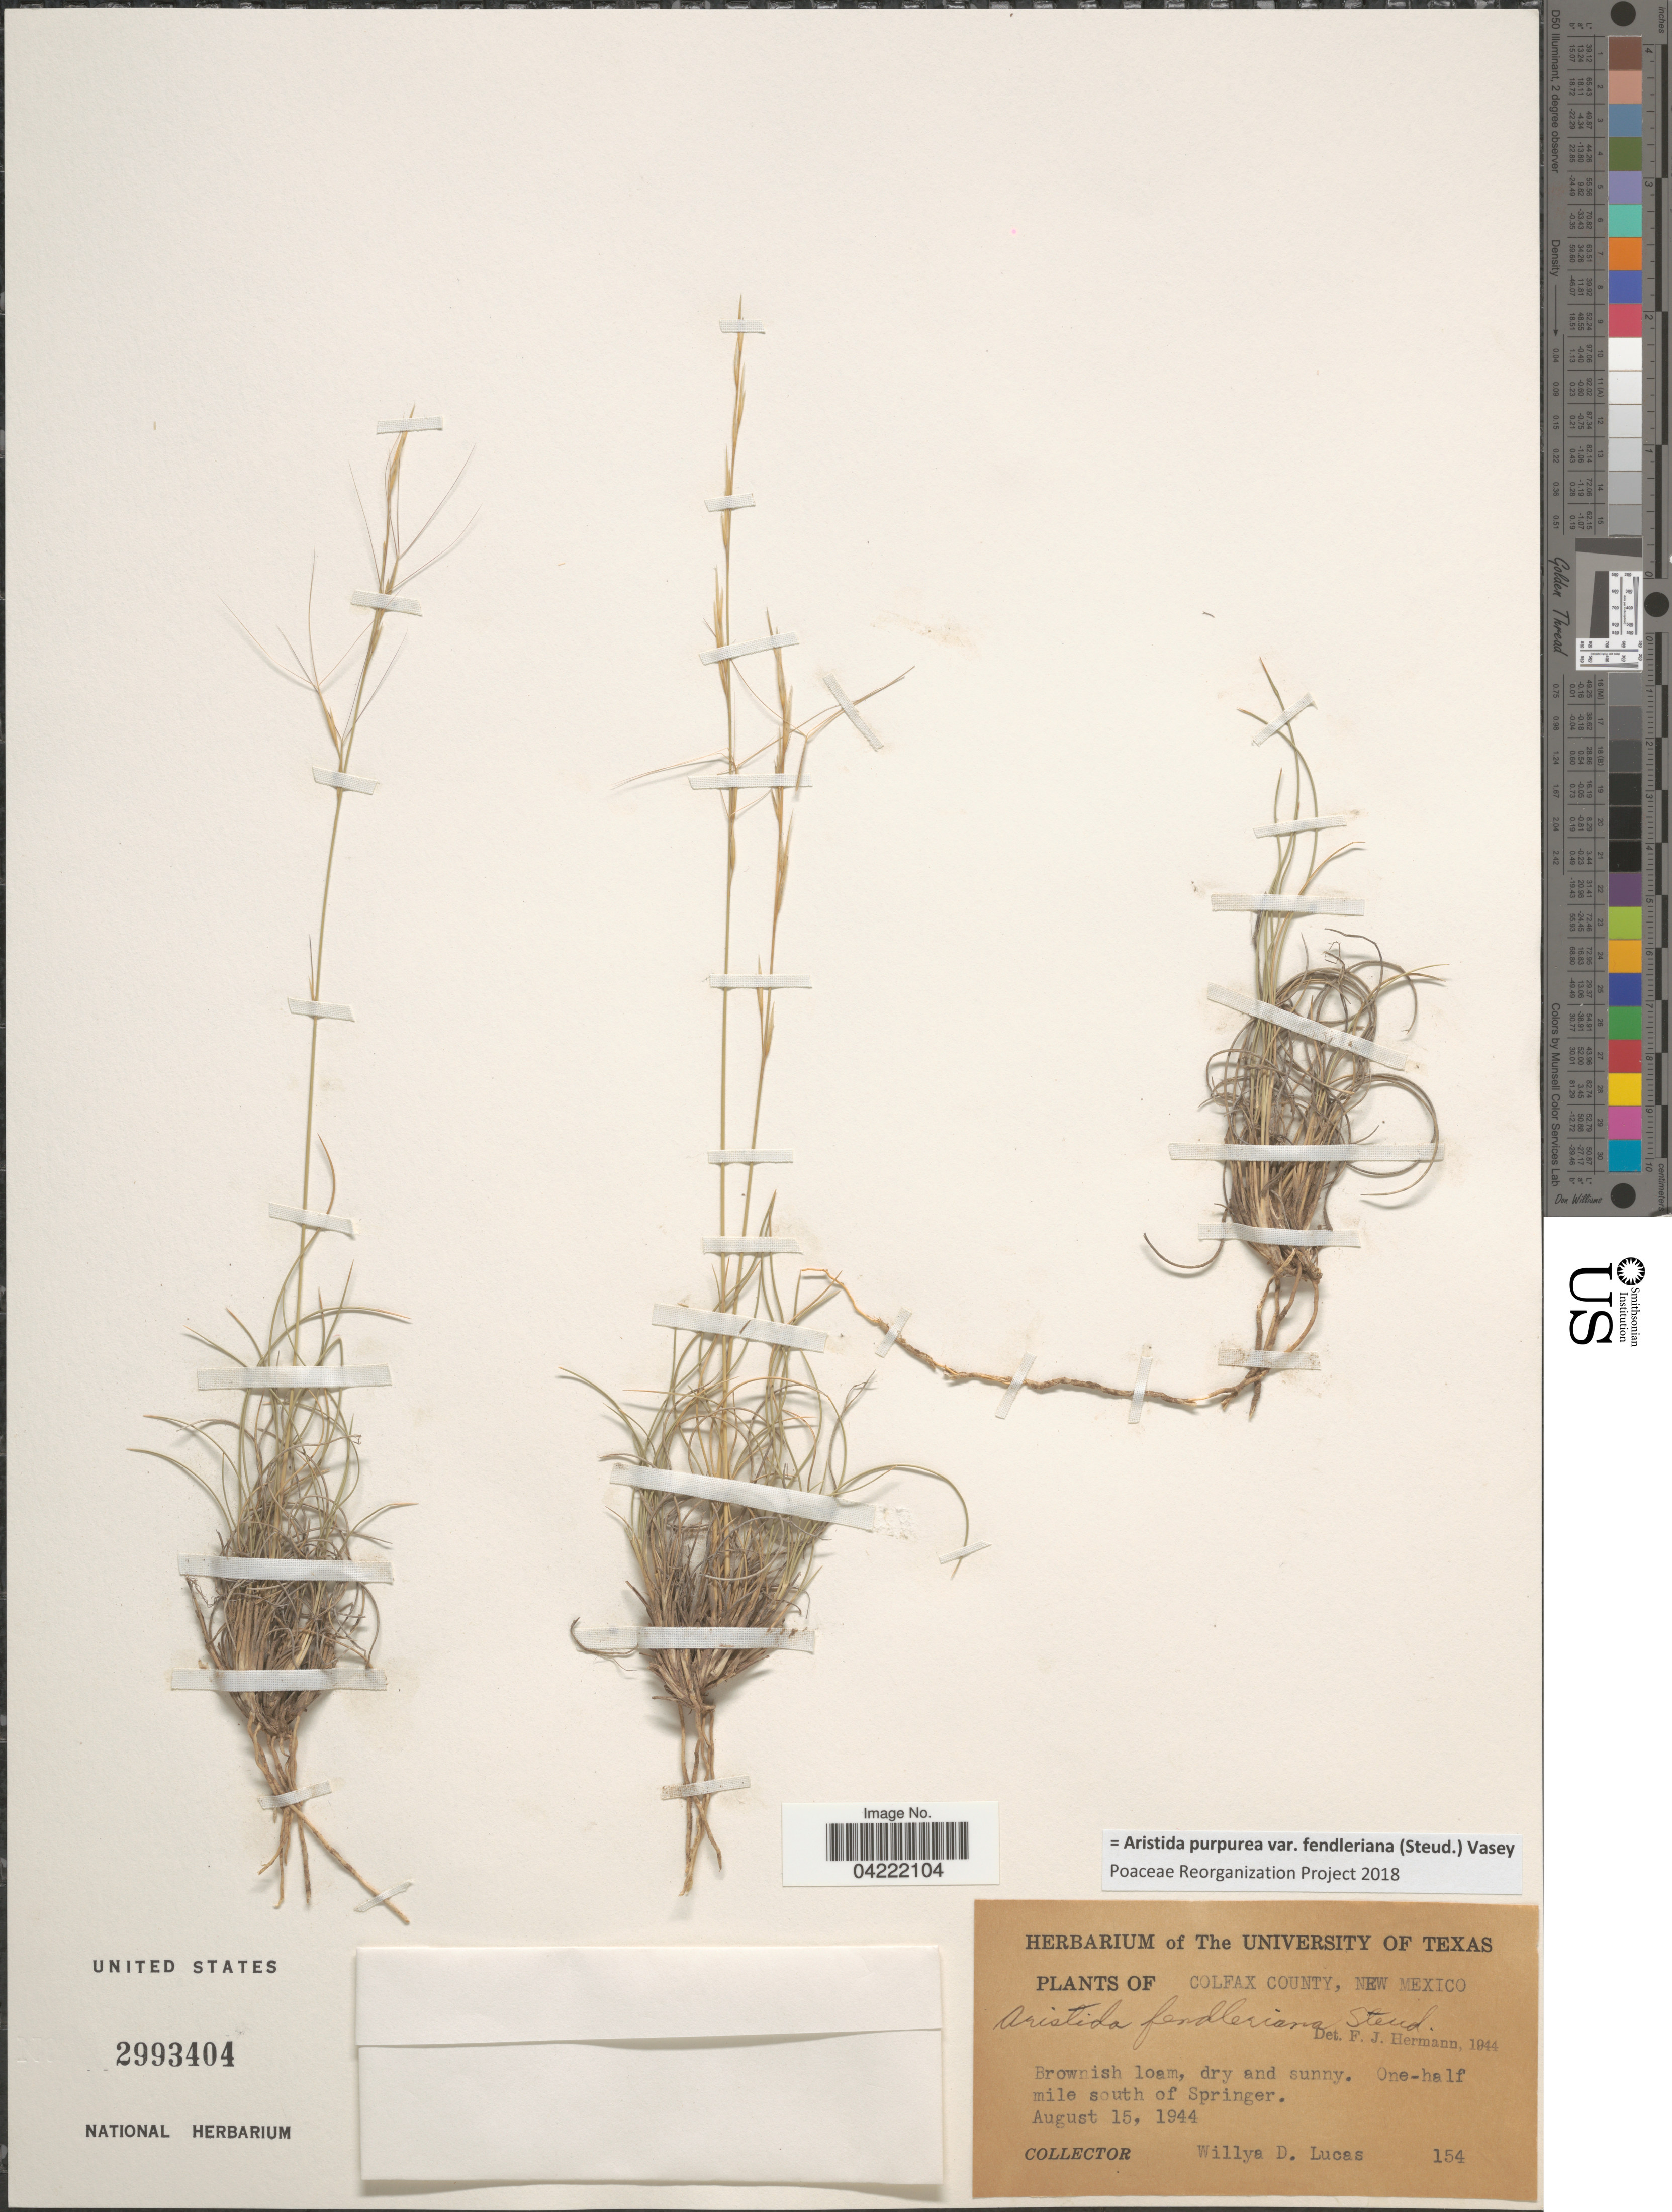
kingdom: Plantae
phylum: Tracheophyta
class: Liliopsida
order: Poales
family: Poaceae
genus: Aristida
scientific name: Aristida purpurea var. fendleriana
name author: (Steud.) Vasey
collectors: W. Lucas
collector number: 154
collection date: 1944-08-15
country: United States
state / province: New Mexico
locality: Colfax County. One-half mile south of Springer.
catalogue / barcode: US 2993404